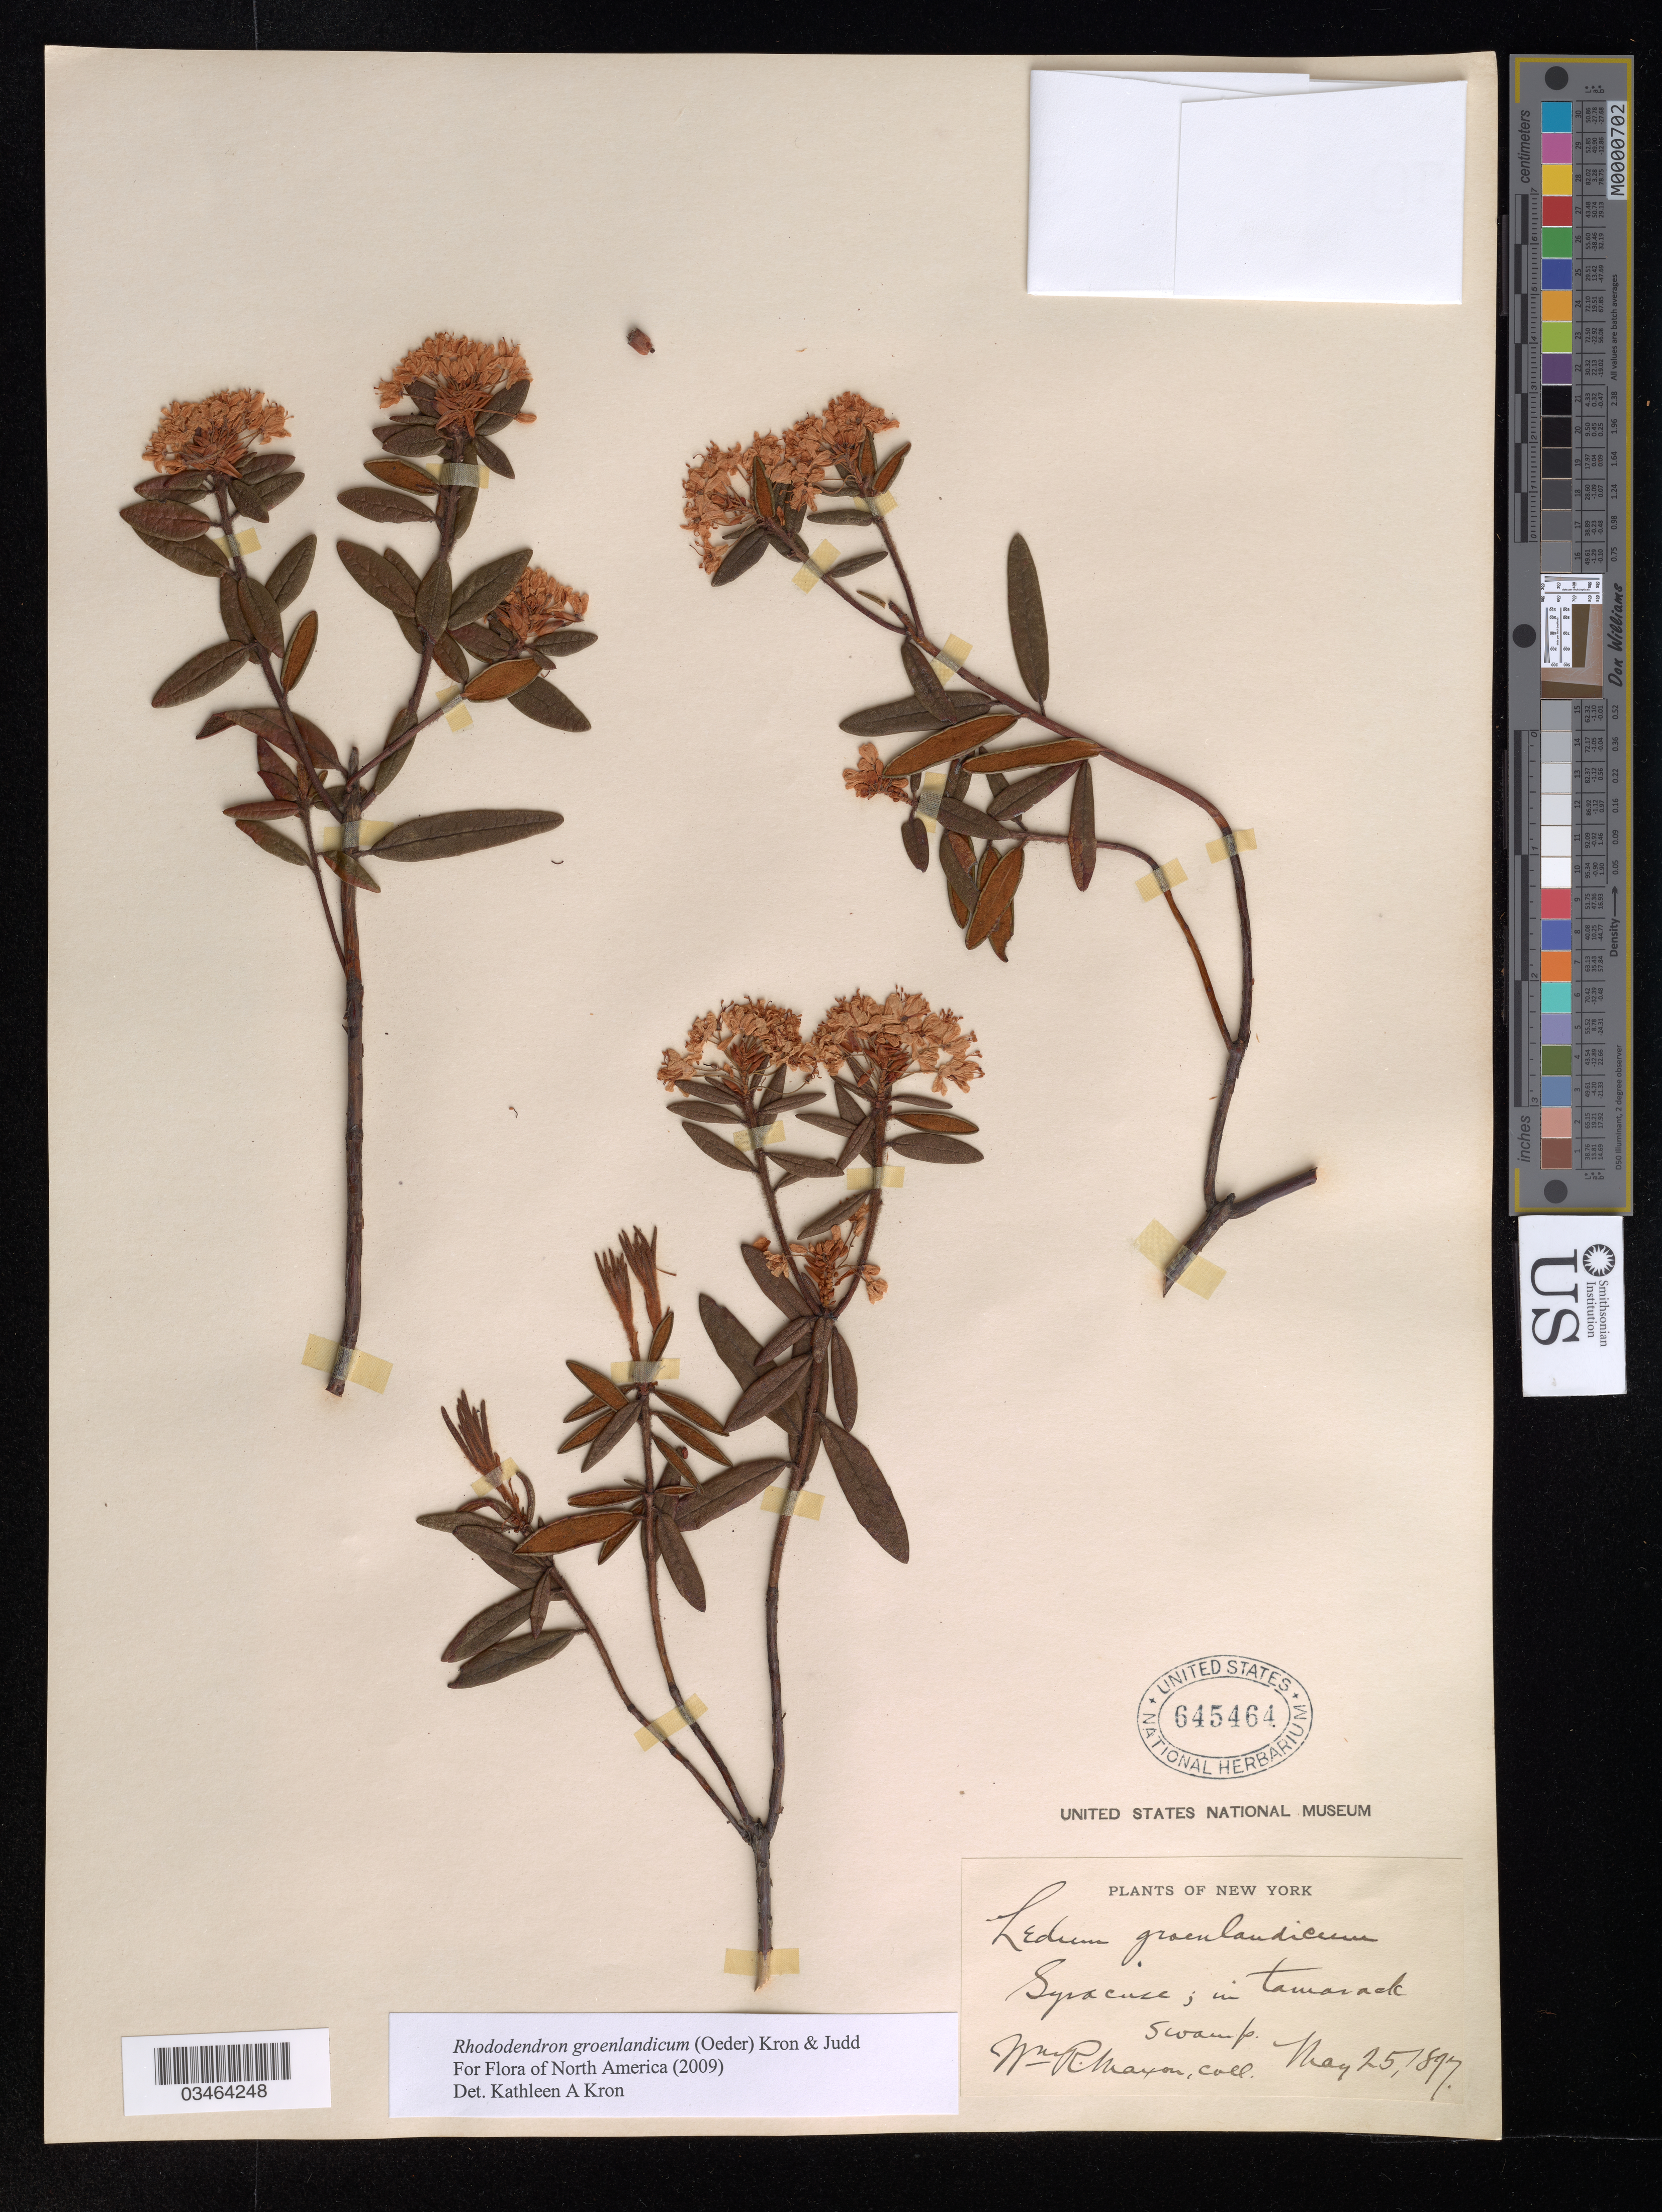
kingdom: Plantae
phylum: Tracheophyta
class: Magnoliopsida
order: Ericales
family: Ericaceae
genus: Rhododendron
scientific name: Rhododendron groenlandicum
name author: (Oeder) Kron & Judd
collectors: W. R. Maxon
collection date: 1897-05-25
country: United States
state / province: New York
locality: Syracuse; in tamarack swamp.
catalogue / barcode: US 645464